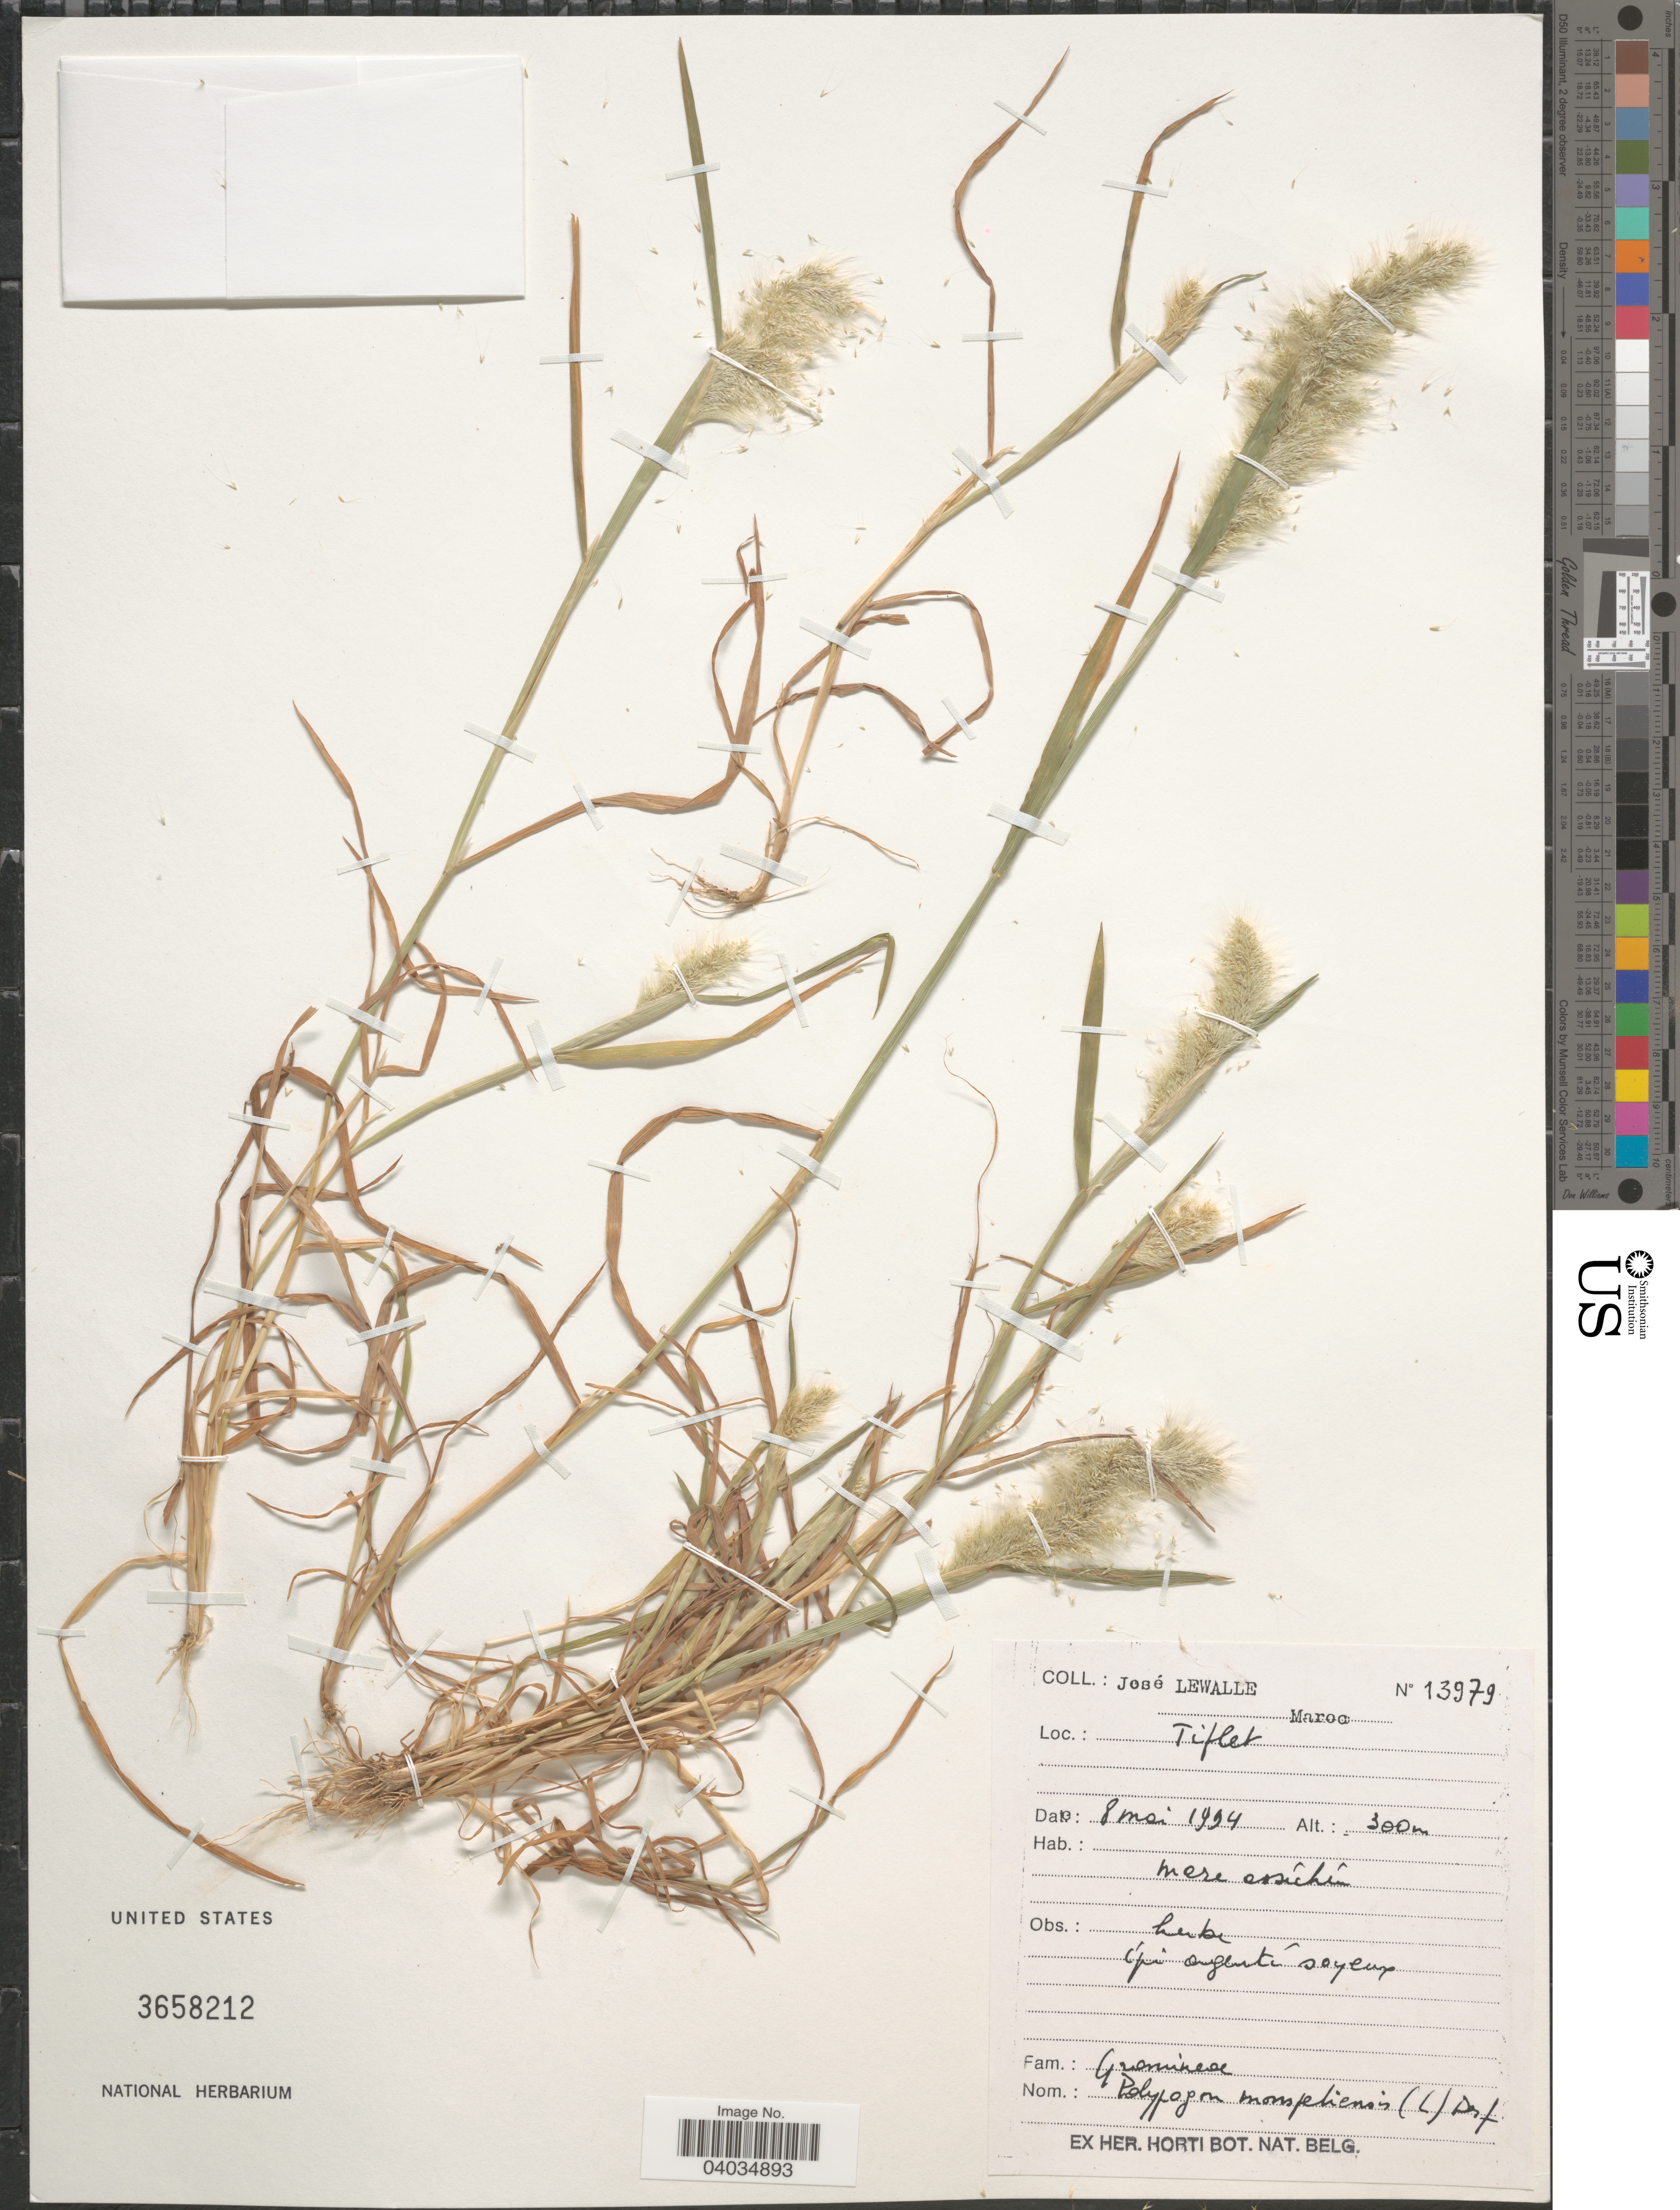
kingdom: Plantae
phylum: Tracheophyta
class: Liliopsida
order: Poales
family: Poaceae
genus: Polypogon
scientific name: Polypogon monspeliensis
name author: (L.) Desf.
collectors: J. Lewalle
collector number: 13979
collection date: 1994-05-08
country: Morocco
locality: Tiflet.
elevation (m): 300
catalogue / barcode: US 3658212